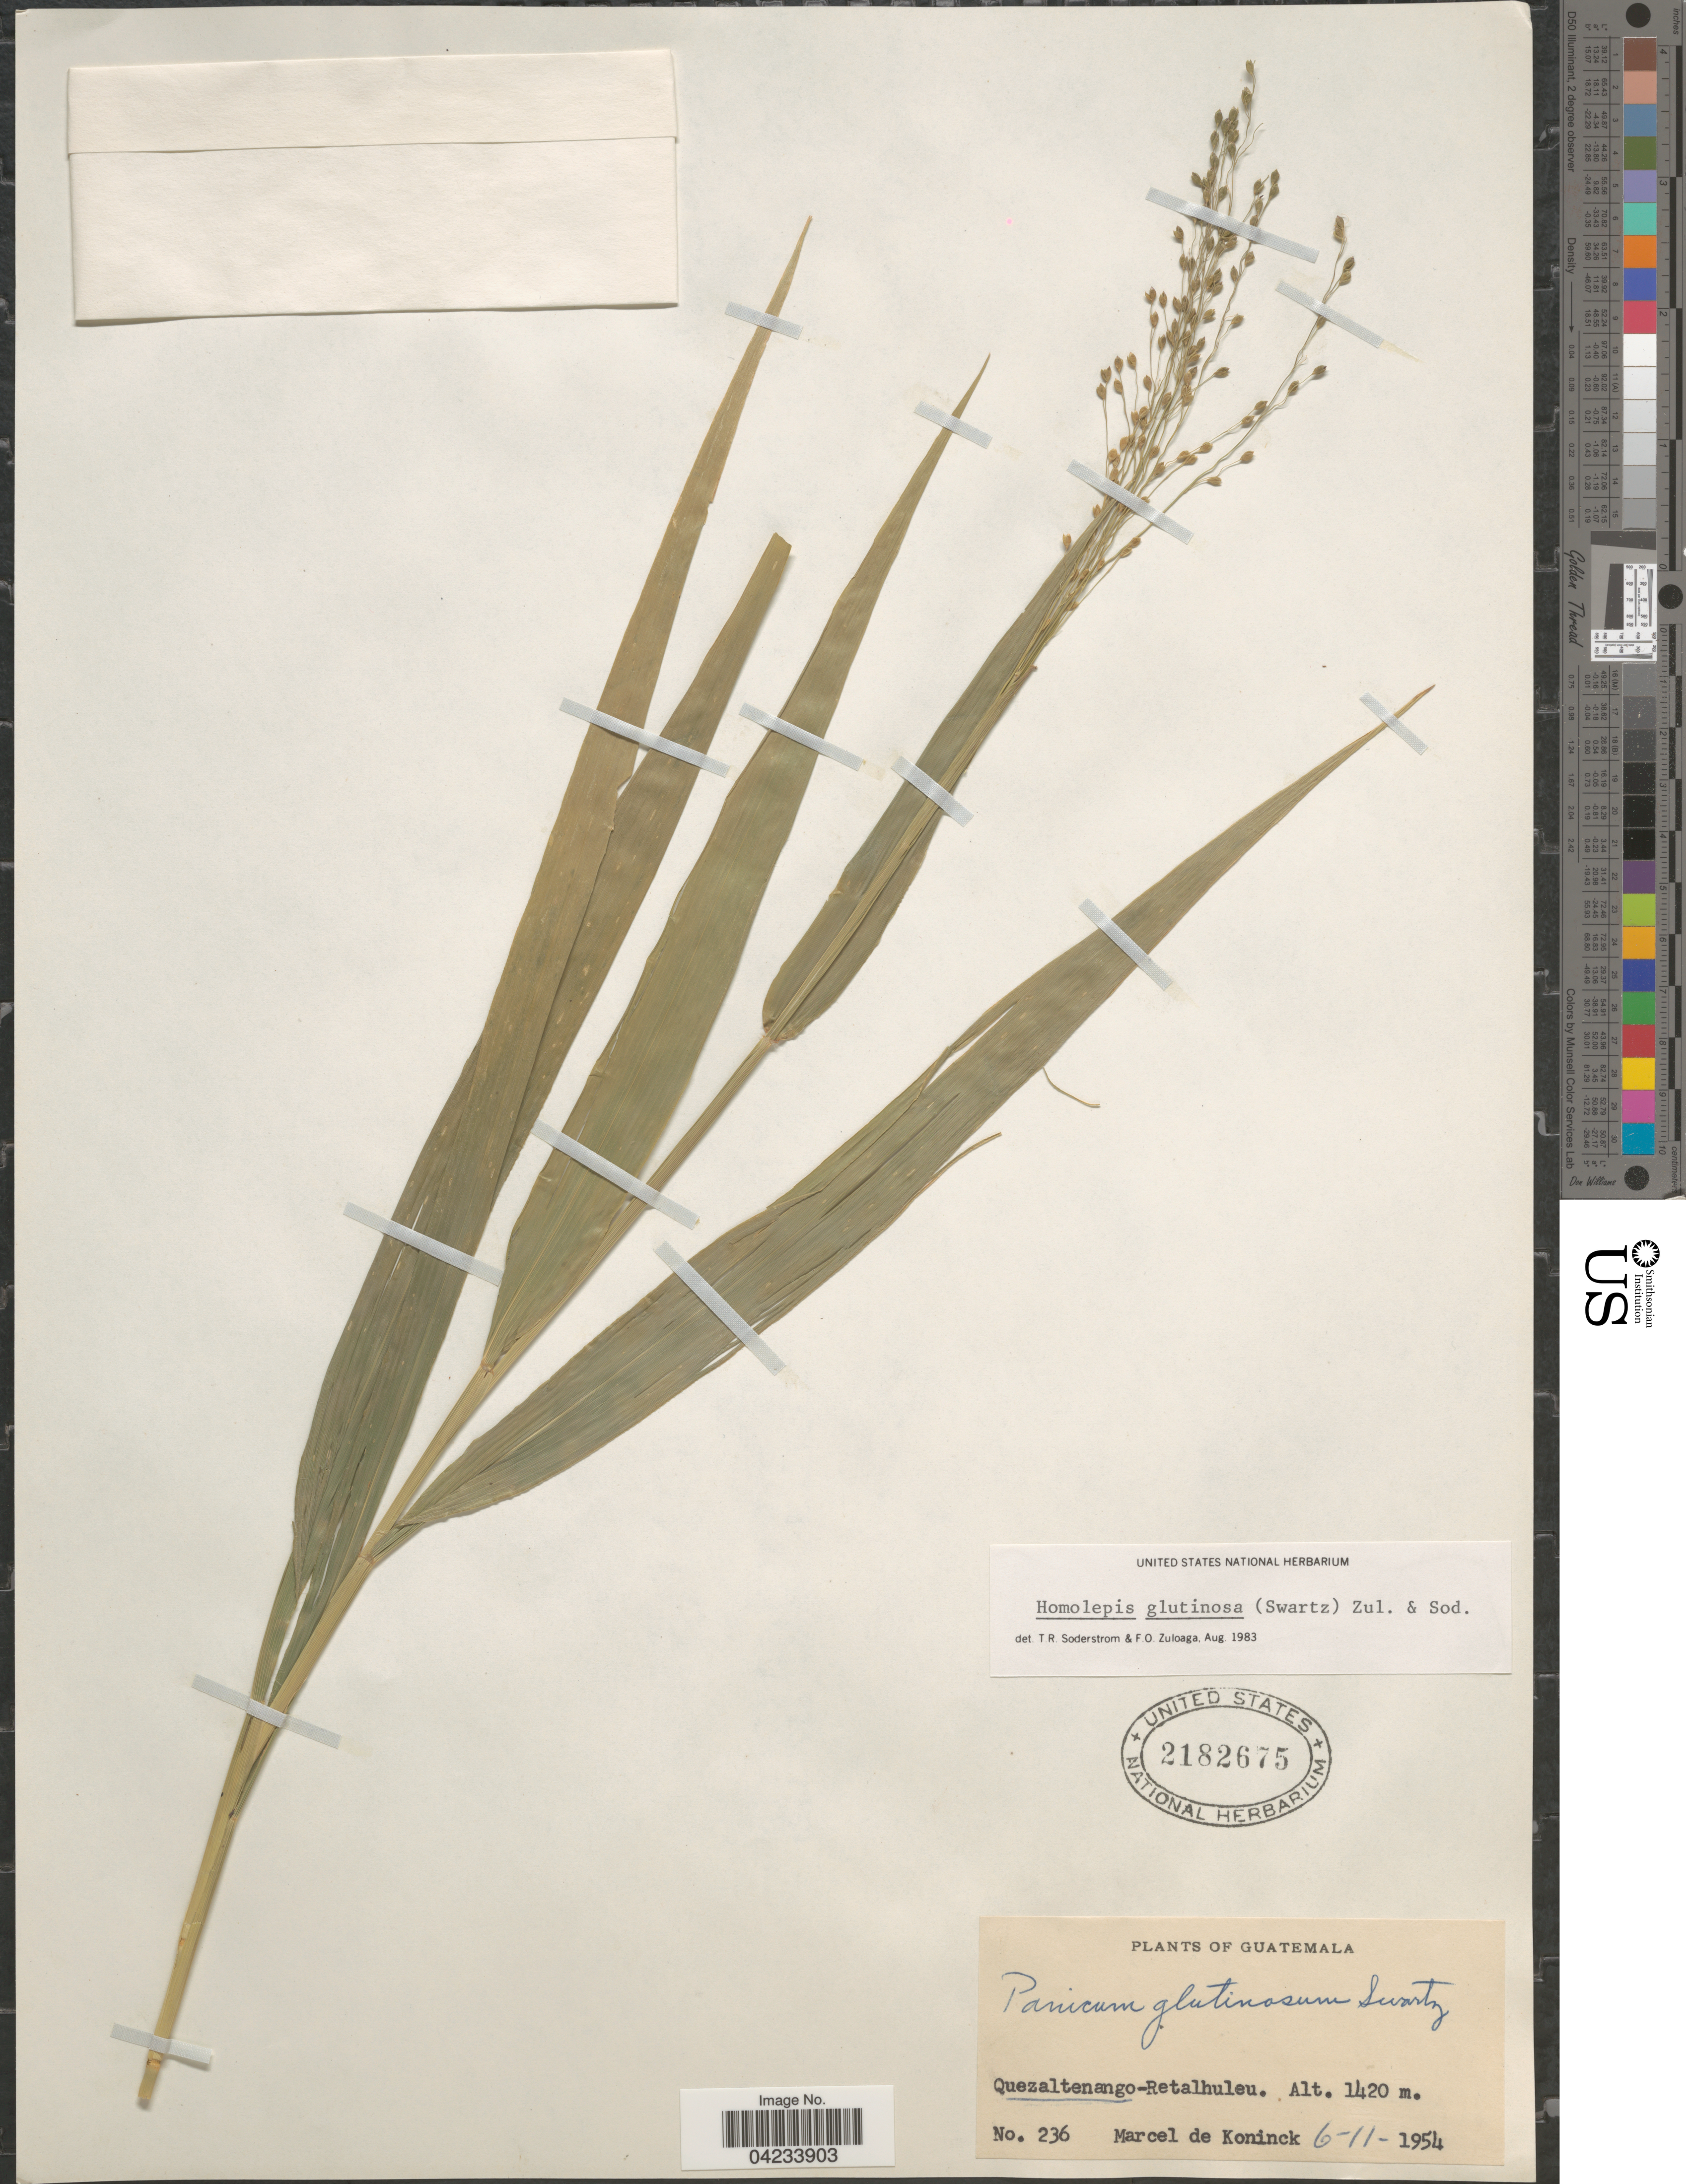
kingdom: Plantae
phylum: Tracheophyta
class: Liliopsida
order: Poales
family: Poaceae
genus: Homolepis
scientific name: Homolepis glutinosa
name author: (Sw.) Zuloaga & Soderstr.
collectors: M. de Konick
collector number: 236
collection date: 1954-11-06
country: Guatemala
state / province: Quetzaltenango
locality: Quezaltenango-Retalhuleu.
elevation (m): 1420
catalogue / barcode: US 2182675